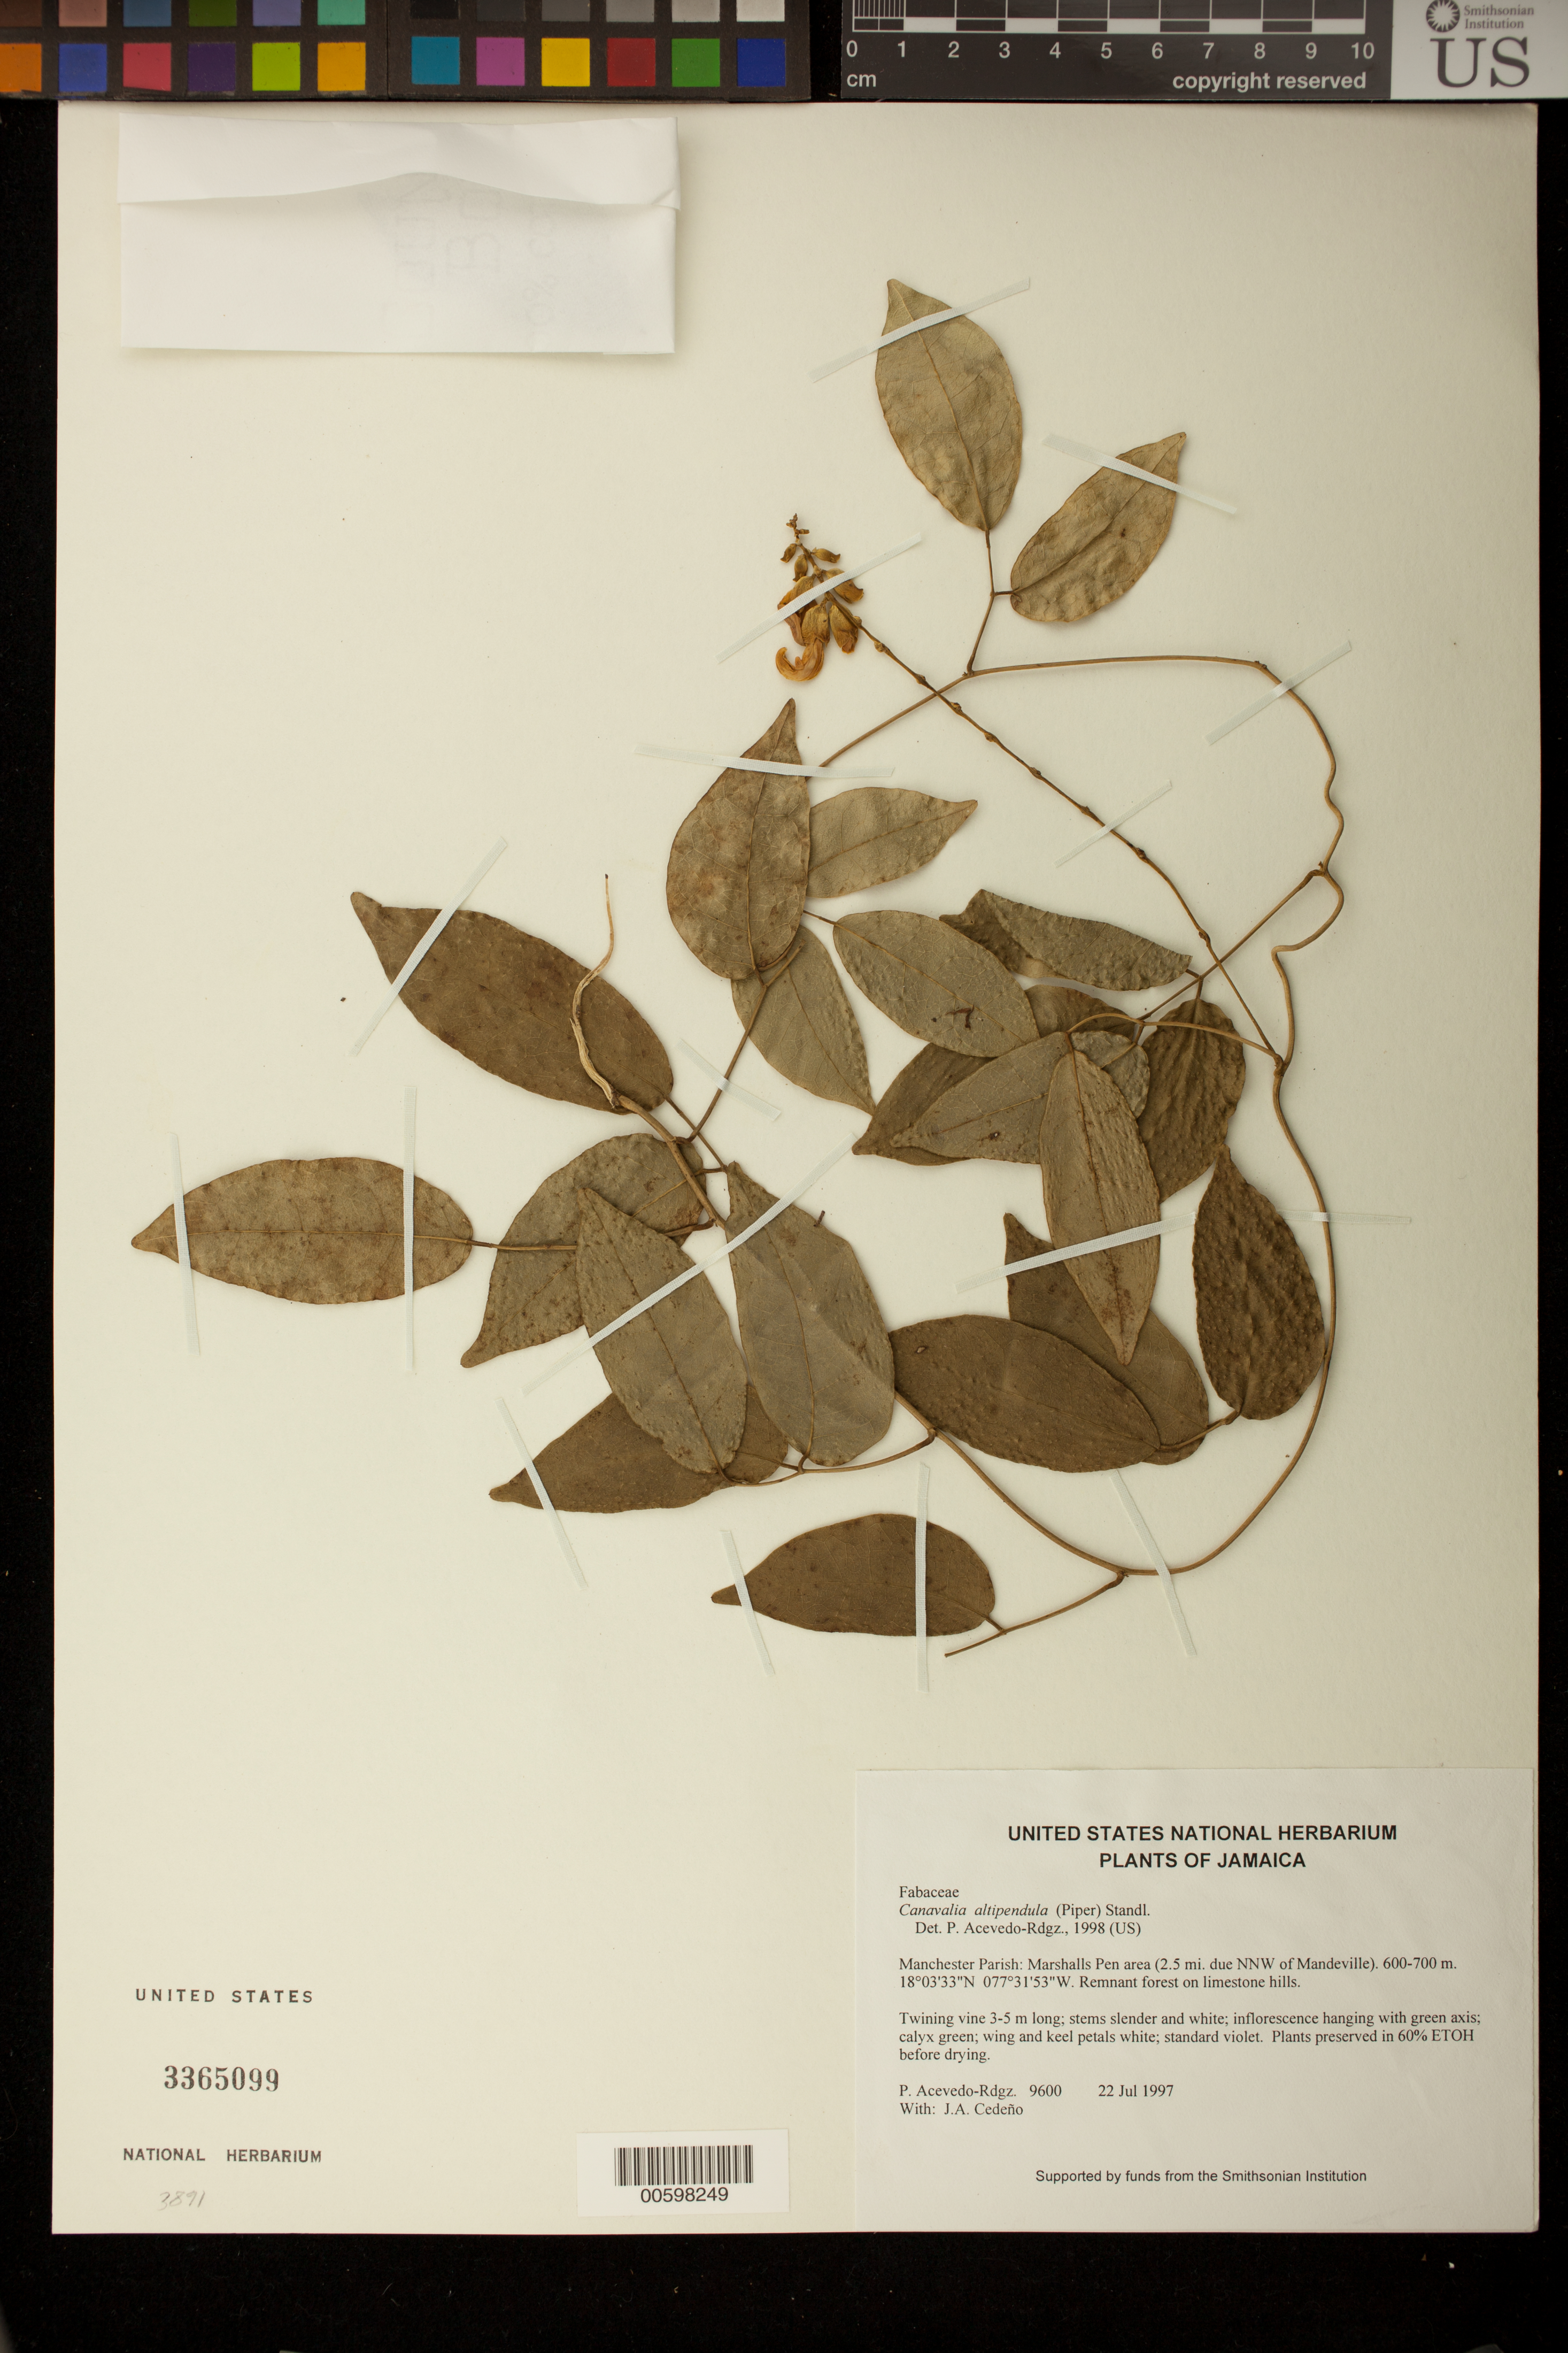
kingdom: Plantae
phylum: Tracheophyta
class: Magnoliopsida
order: Fabales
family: Fabaceae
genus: Canavalia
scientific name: Canavalia altipendula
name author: (Piper) Standl.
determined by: Acevedo-Rodríguez, P., (BOT), Smithsonian Institution - National Museum of Natural History (UNITED STATES)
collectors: P. Acevedo-Rodr. & J. A. Cedeño M.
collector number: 9600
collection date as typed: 22 Jul 1997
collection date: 1997-07-22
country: Jamaica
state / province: Manchester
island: Jamaica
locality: Manchester Parish: Marshalls Pen area (2.5 mi. due NNW of Mandeville).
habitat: Remnant forest on limestone hills.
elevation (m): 600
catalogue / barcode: US 3365099